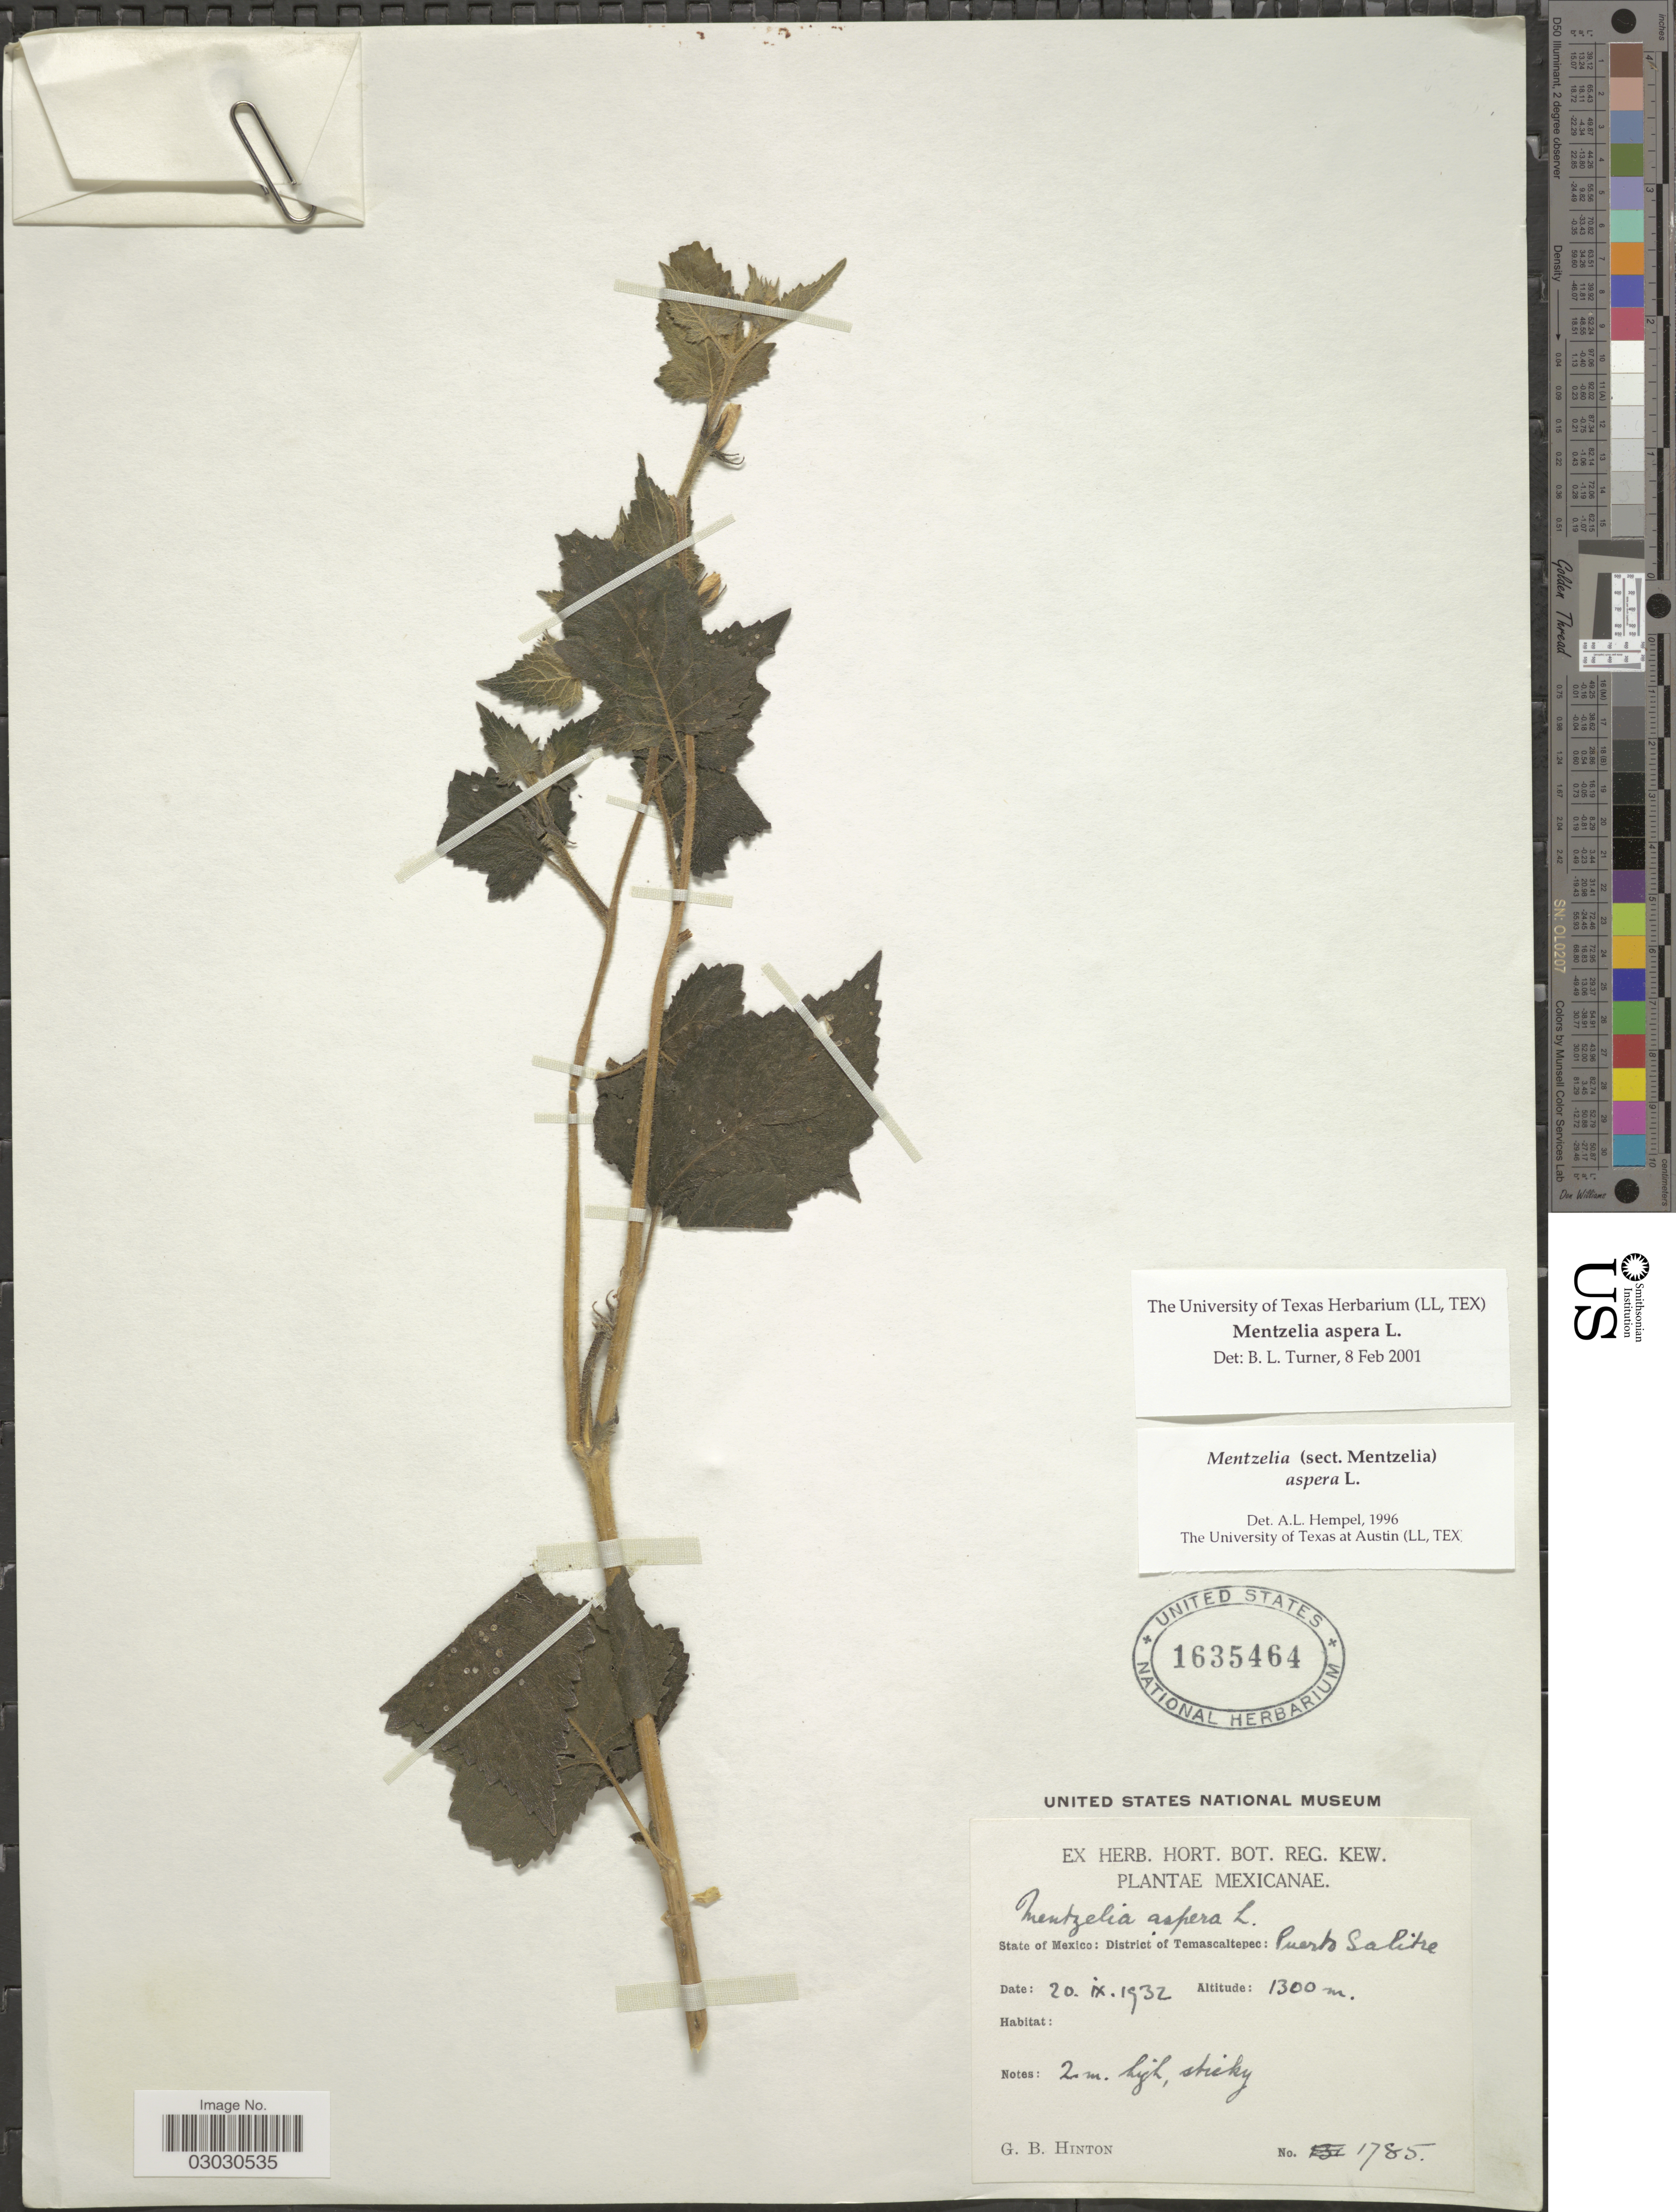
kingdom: Plantae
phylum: Tracheophyta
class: Magnoliopsida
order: Cornales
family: Loasaceae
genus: Mentzelia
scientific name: Mentzelia aspera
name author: L.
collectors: G. B. Hinton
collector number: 1785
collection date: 1932-09-20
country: Mexico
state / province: México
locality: District of Temascaltepec: Puerto Salitre.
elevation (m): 1300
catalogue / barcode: US 1635464